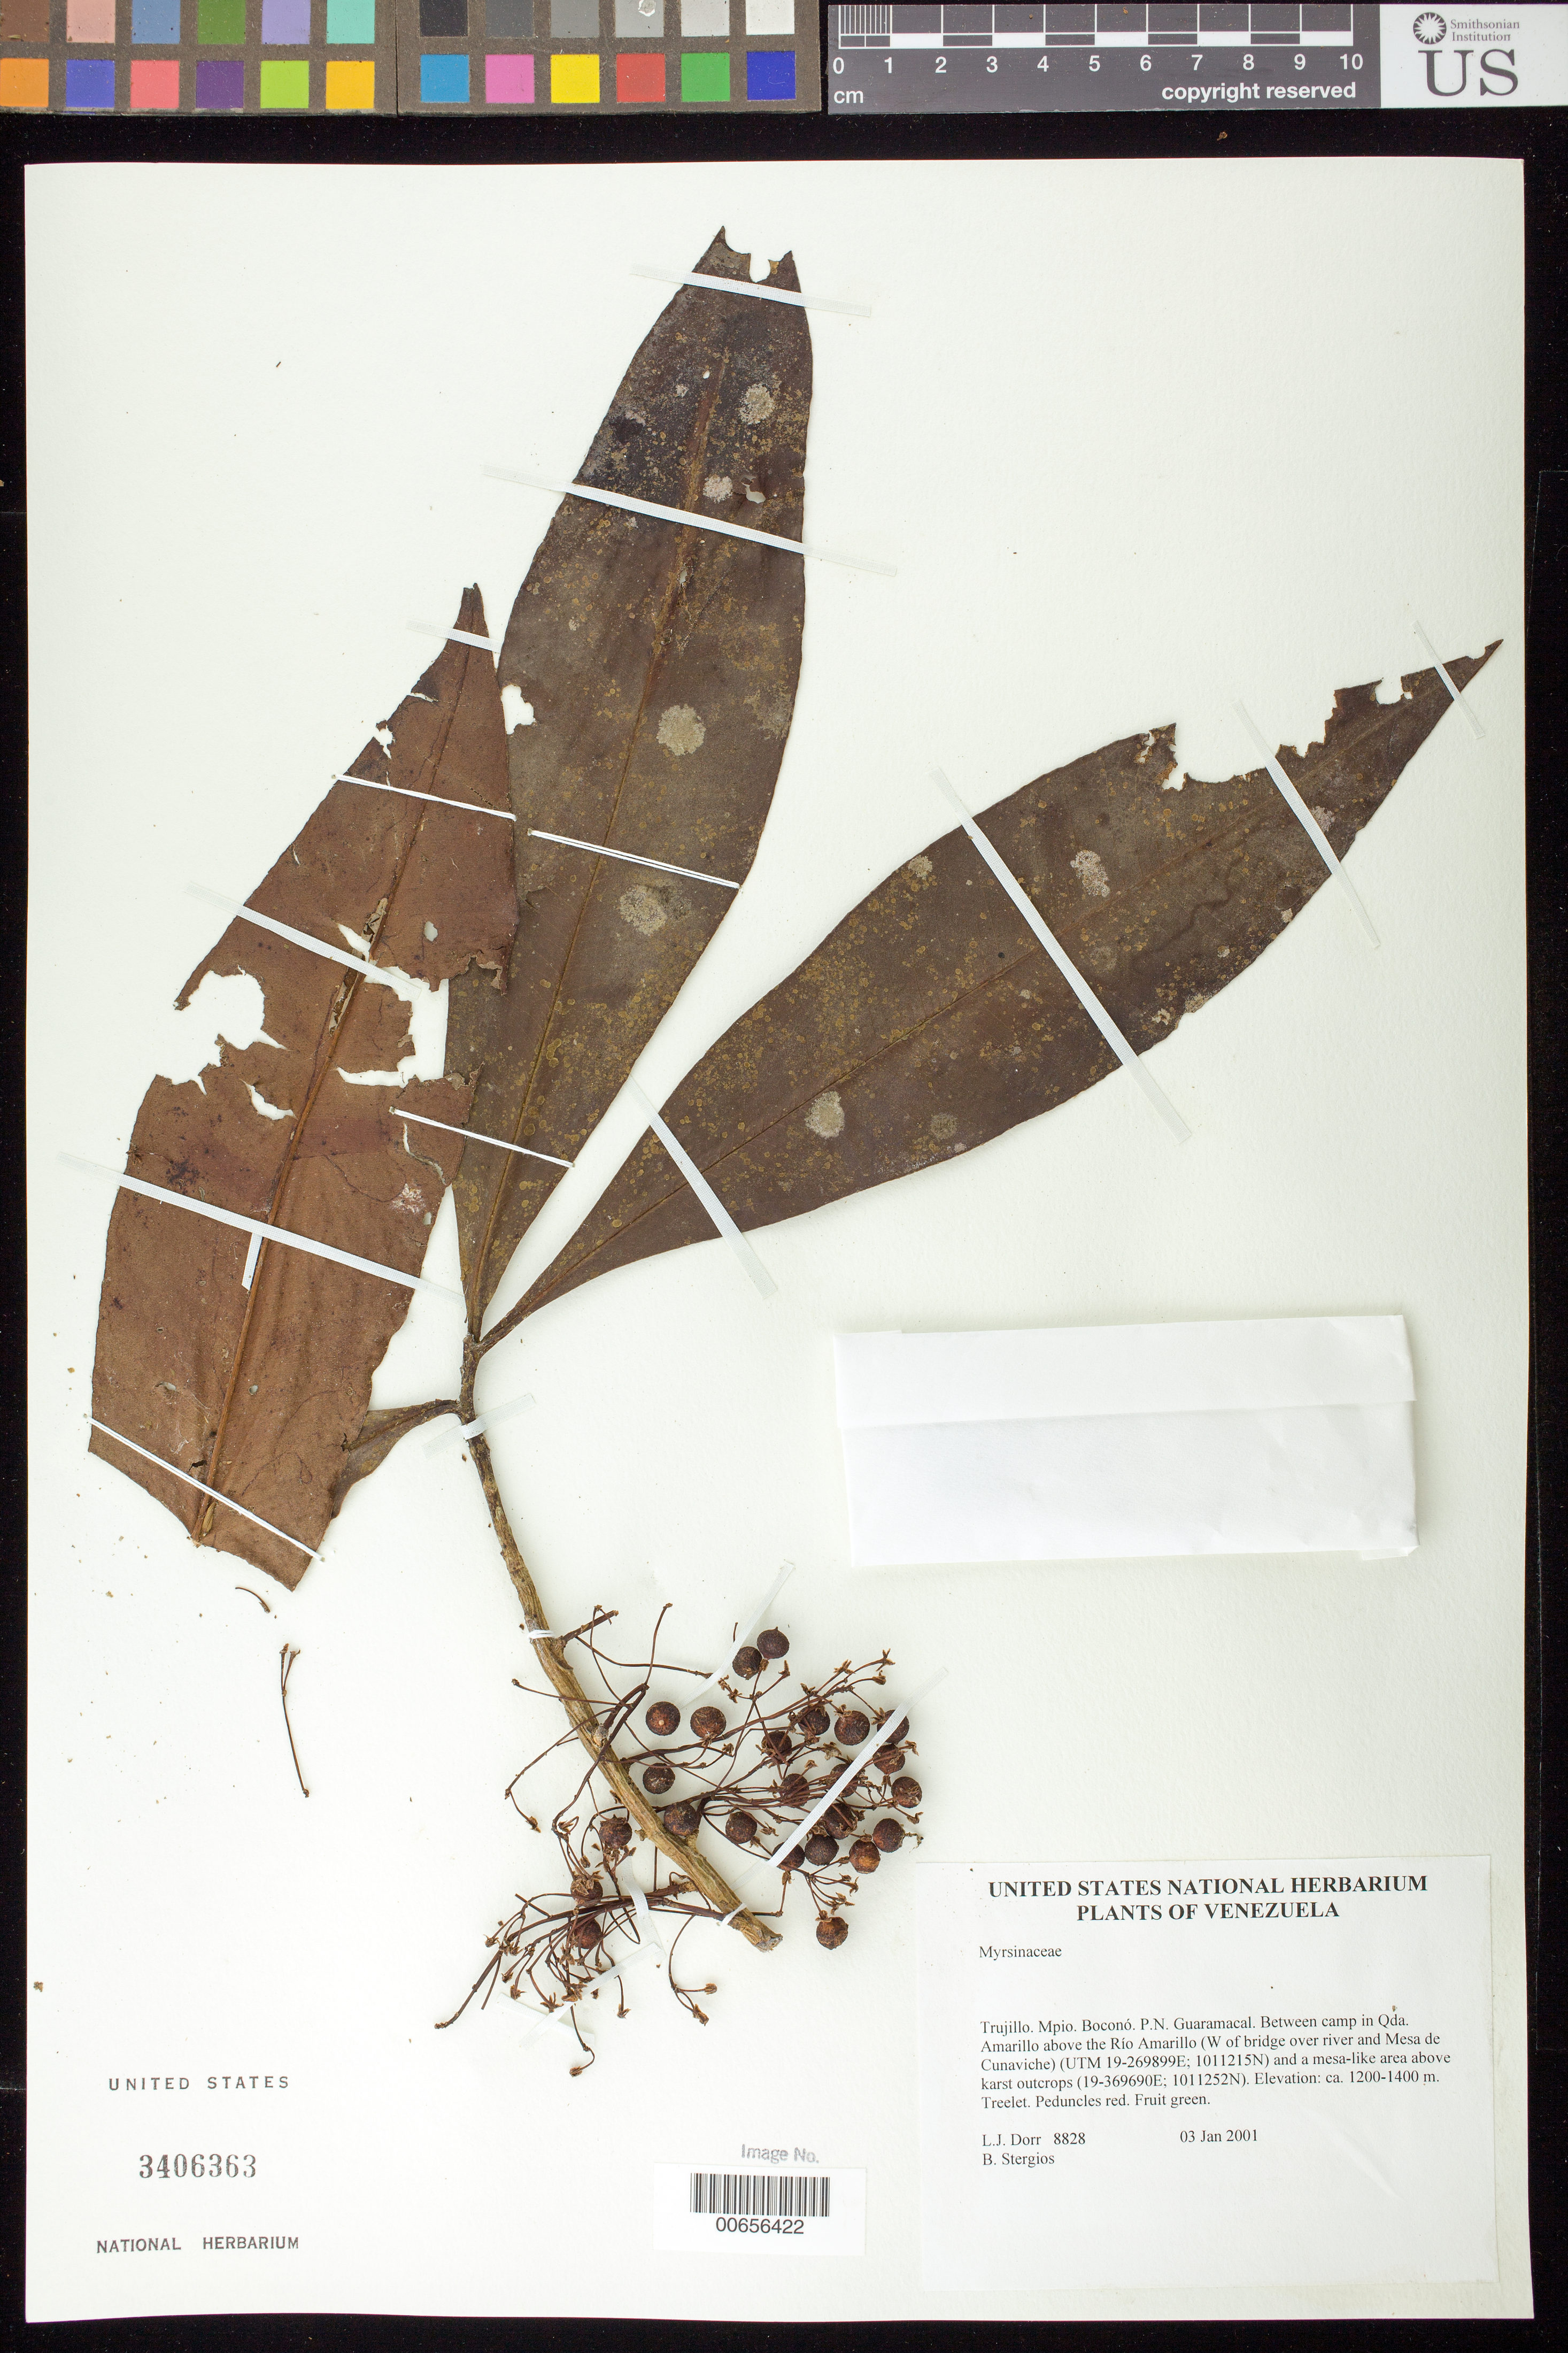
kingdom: Plantae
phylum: Tracheophyta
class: Magnoliopsida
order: Ericales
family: Primulaceae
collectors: L. J. Dorr & B. G. Stergios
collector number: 8828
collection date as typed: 03 Jan 2001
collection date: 2001-01-03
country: Venezuela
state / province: Trujillo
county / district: Boconó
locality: Parque Nacional Guaramacal. Between camp in Qda Amarillo above Río Amarillo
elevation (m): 1200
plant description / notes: PORT, US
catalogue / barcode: US 3406363